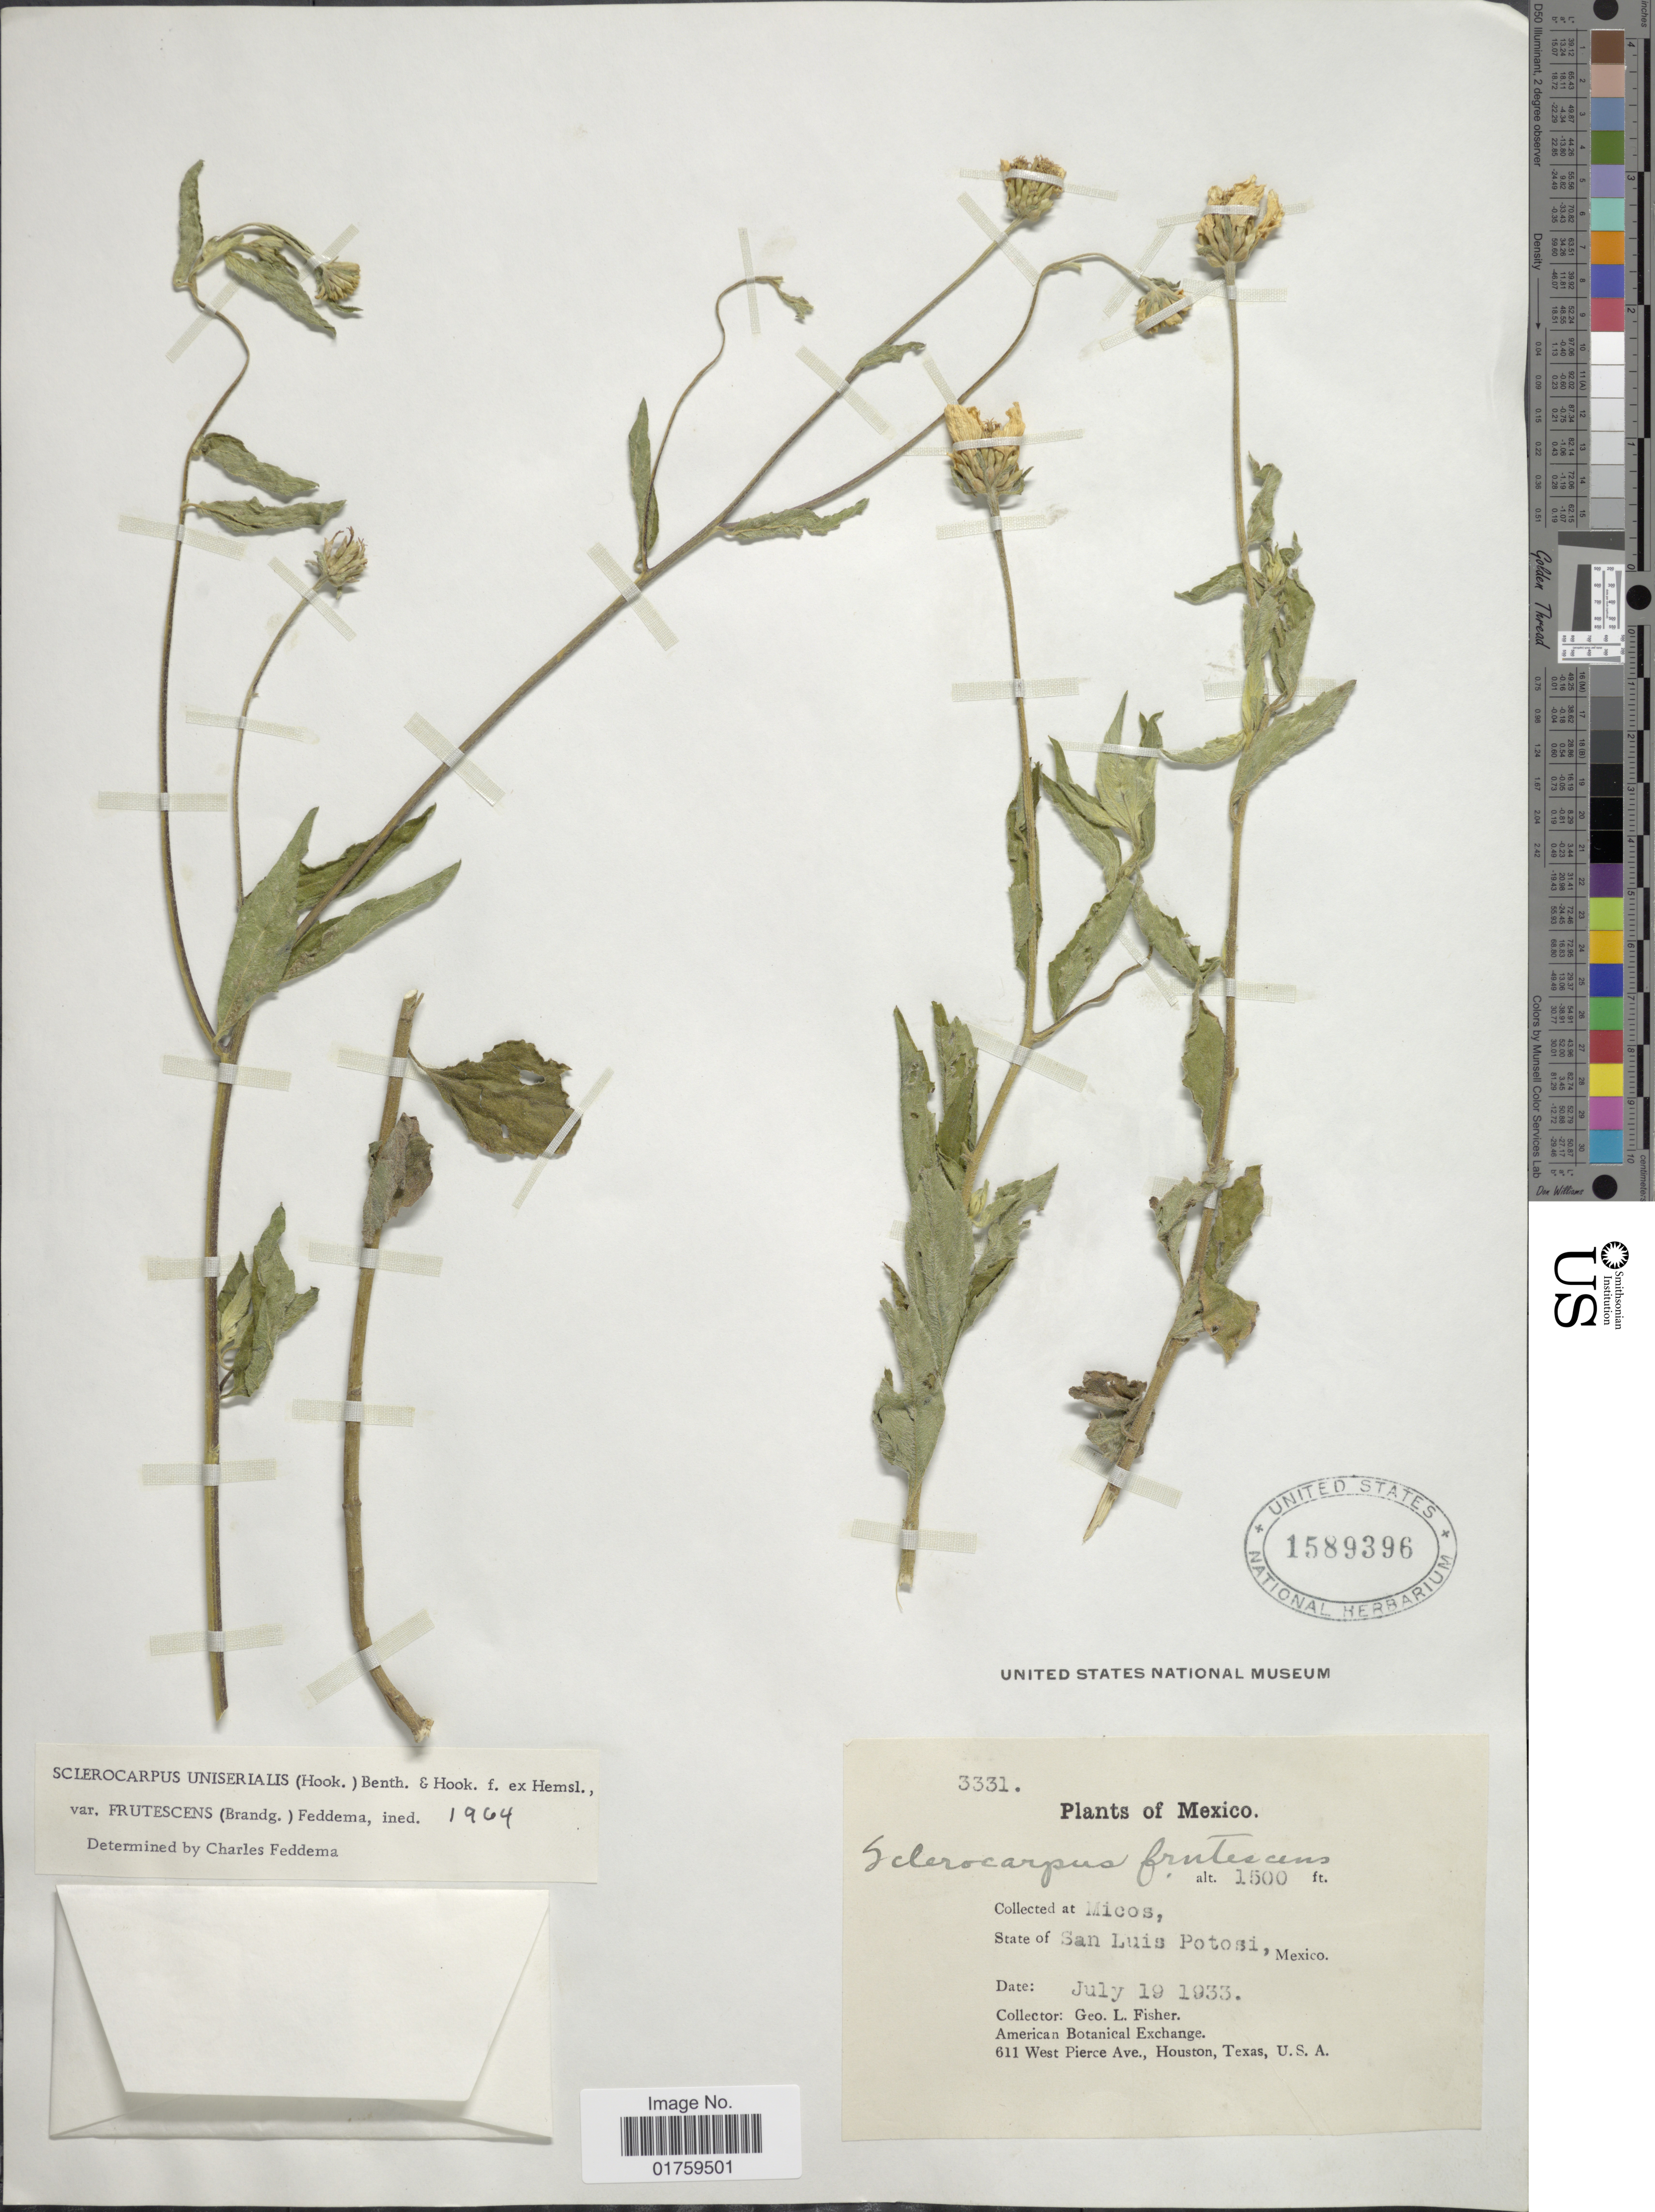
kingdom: Plantae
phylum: Tracheophyta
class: Magnoliopsida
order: Asterales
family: Asteraceae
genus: Sclerocarpus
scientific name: Sclerocarpus uniserialis var. frutescens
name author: (Brandegee) Feddema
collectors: G. L. Fisher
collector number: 3331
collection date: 1933-07-19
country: Mexico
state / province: San Luis Potosí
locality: Micos. State of San Luis Potosí, Mexico.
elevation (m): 457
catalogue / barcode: US 1589396